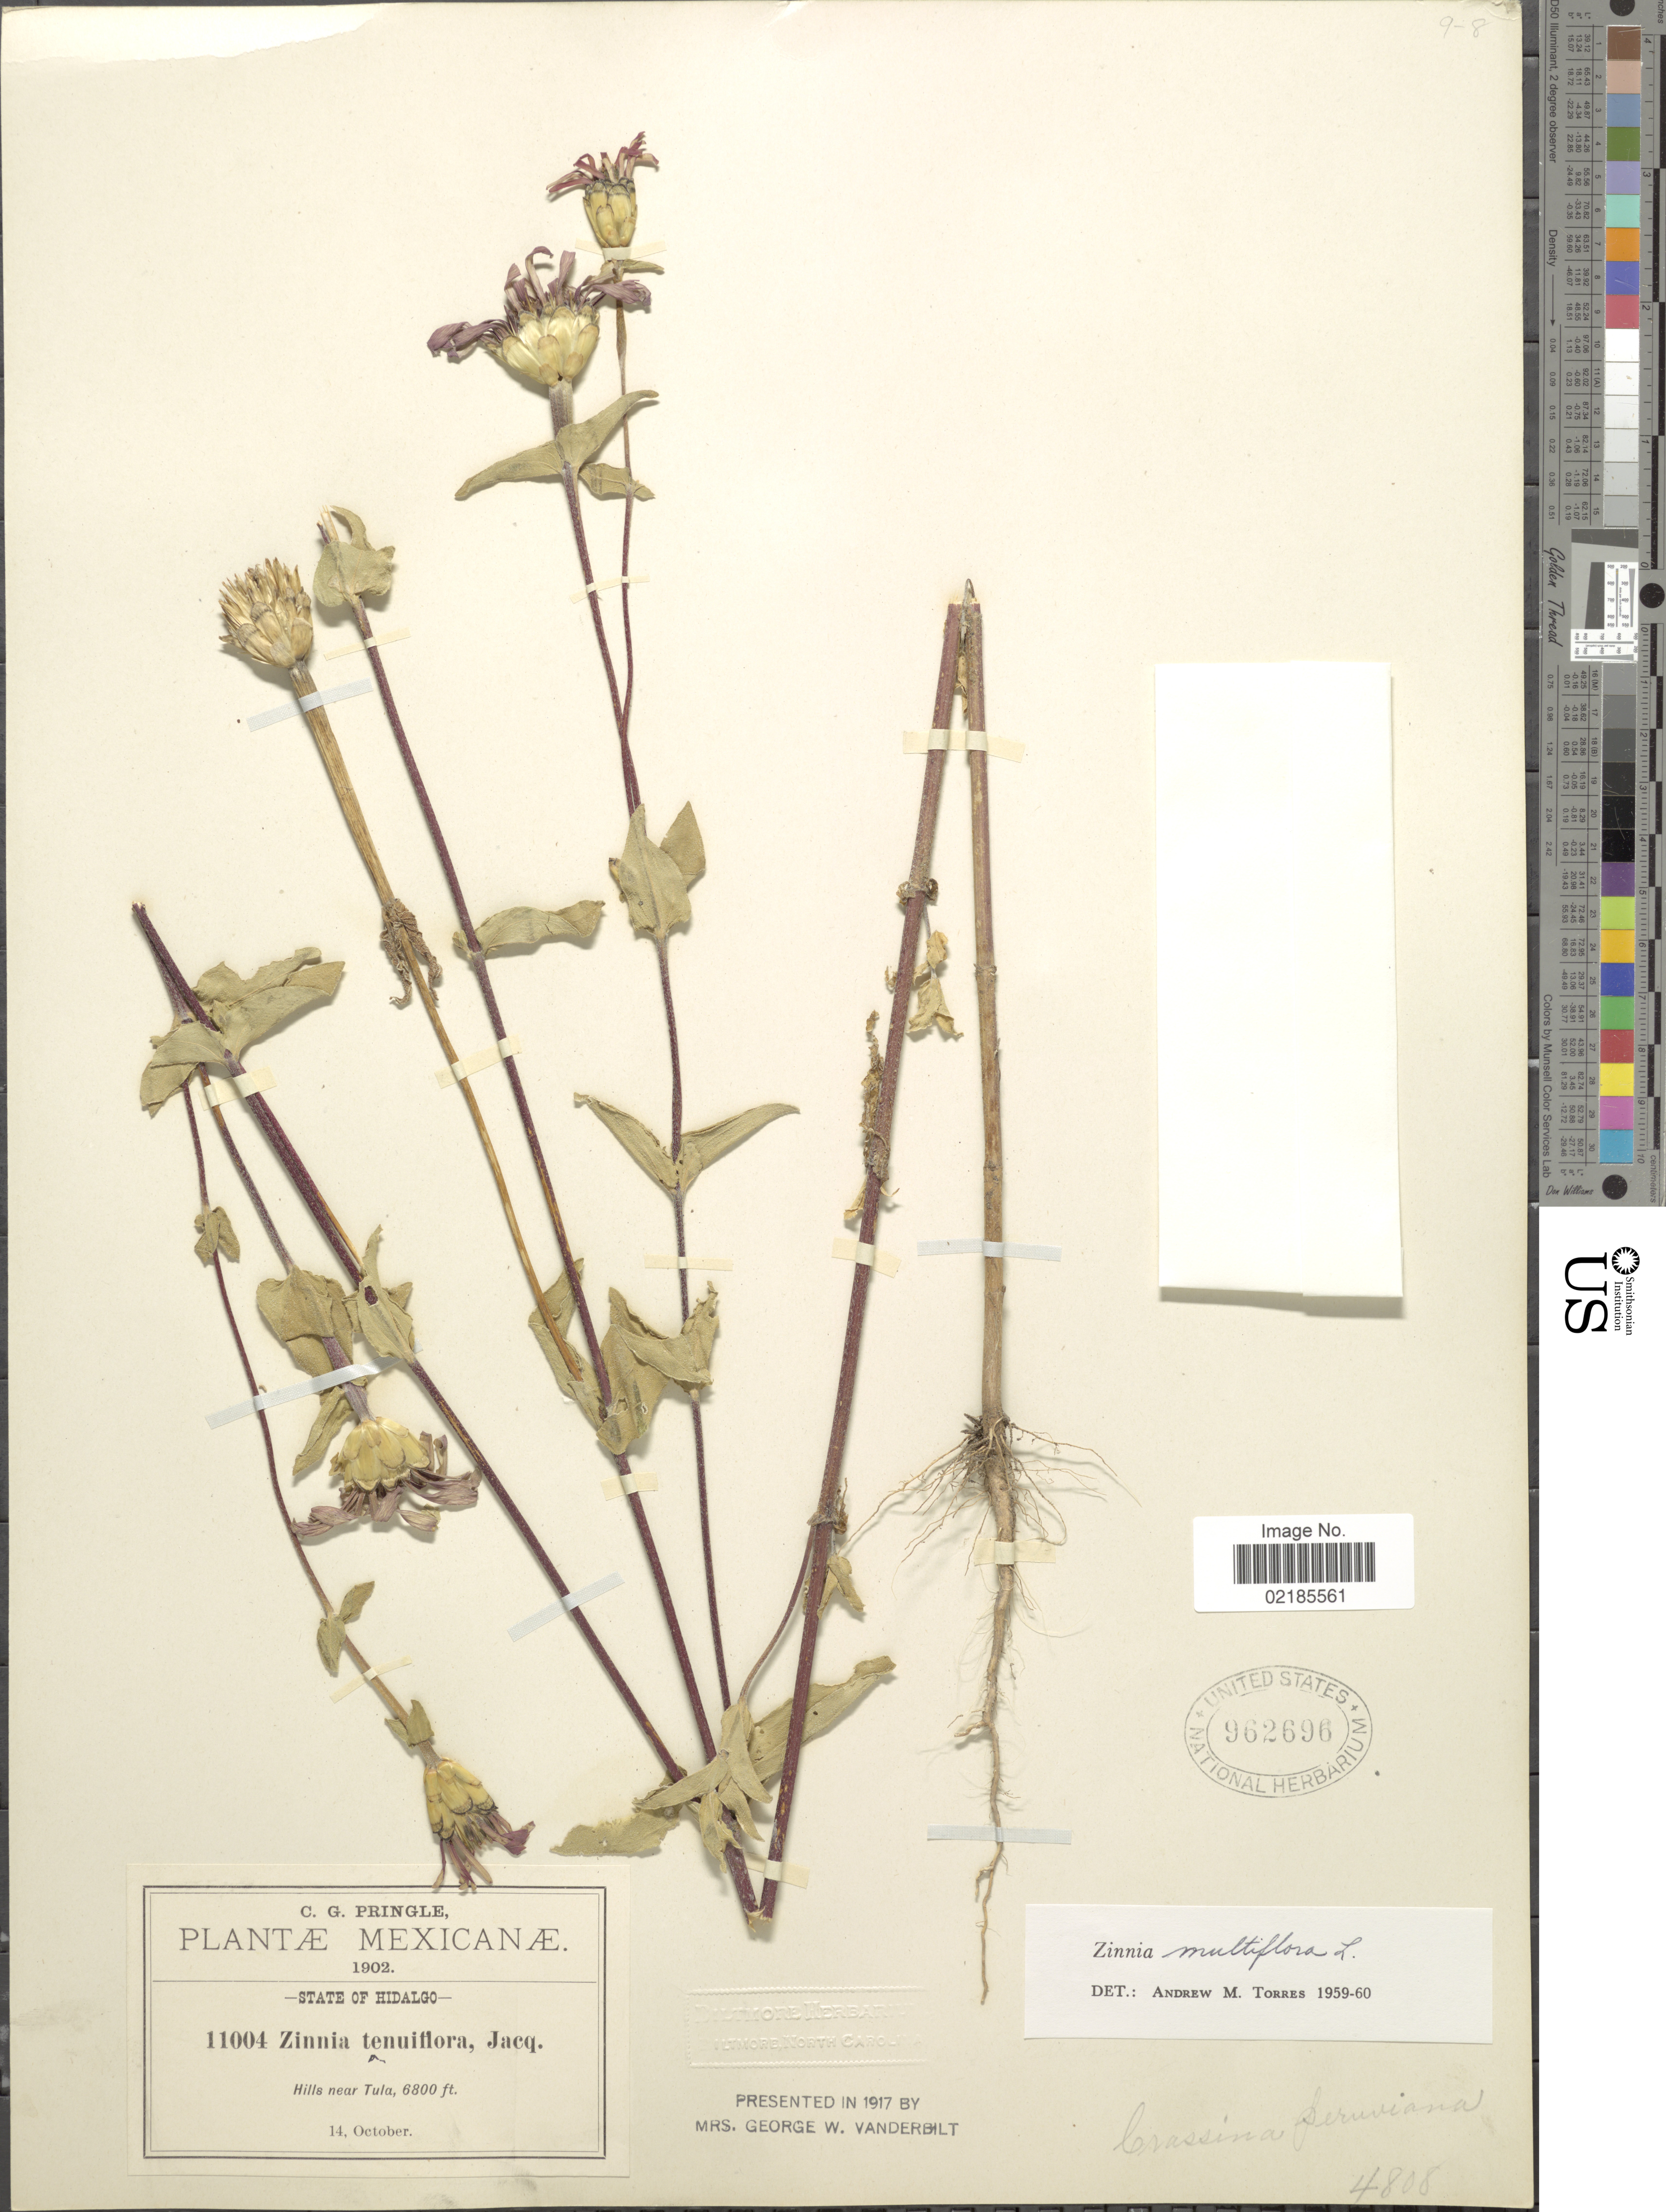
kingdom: Plantae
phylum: Tracheophyta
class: Magnoliopsida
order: Asterales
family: Asteraceae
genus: Zinnia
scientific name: Zinnia peruviana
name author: (L.) L.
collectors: C. G. Pringle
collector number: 11004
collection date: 1902-10-14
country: Mexico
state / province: Hidalgo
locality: Hills near Tula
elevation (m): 2073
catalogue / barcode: US 962696